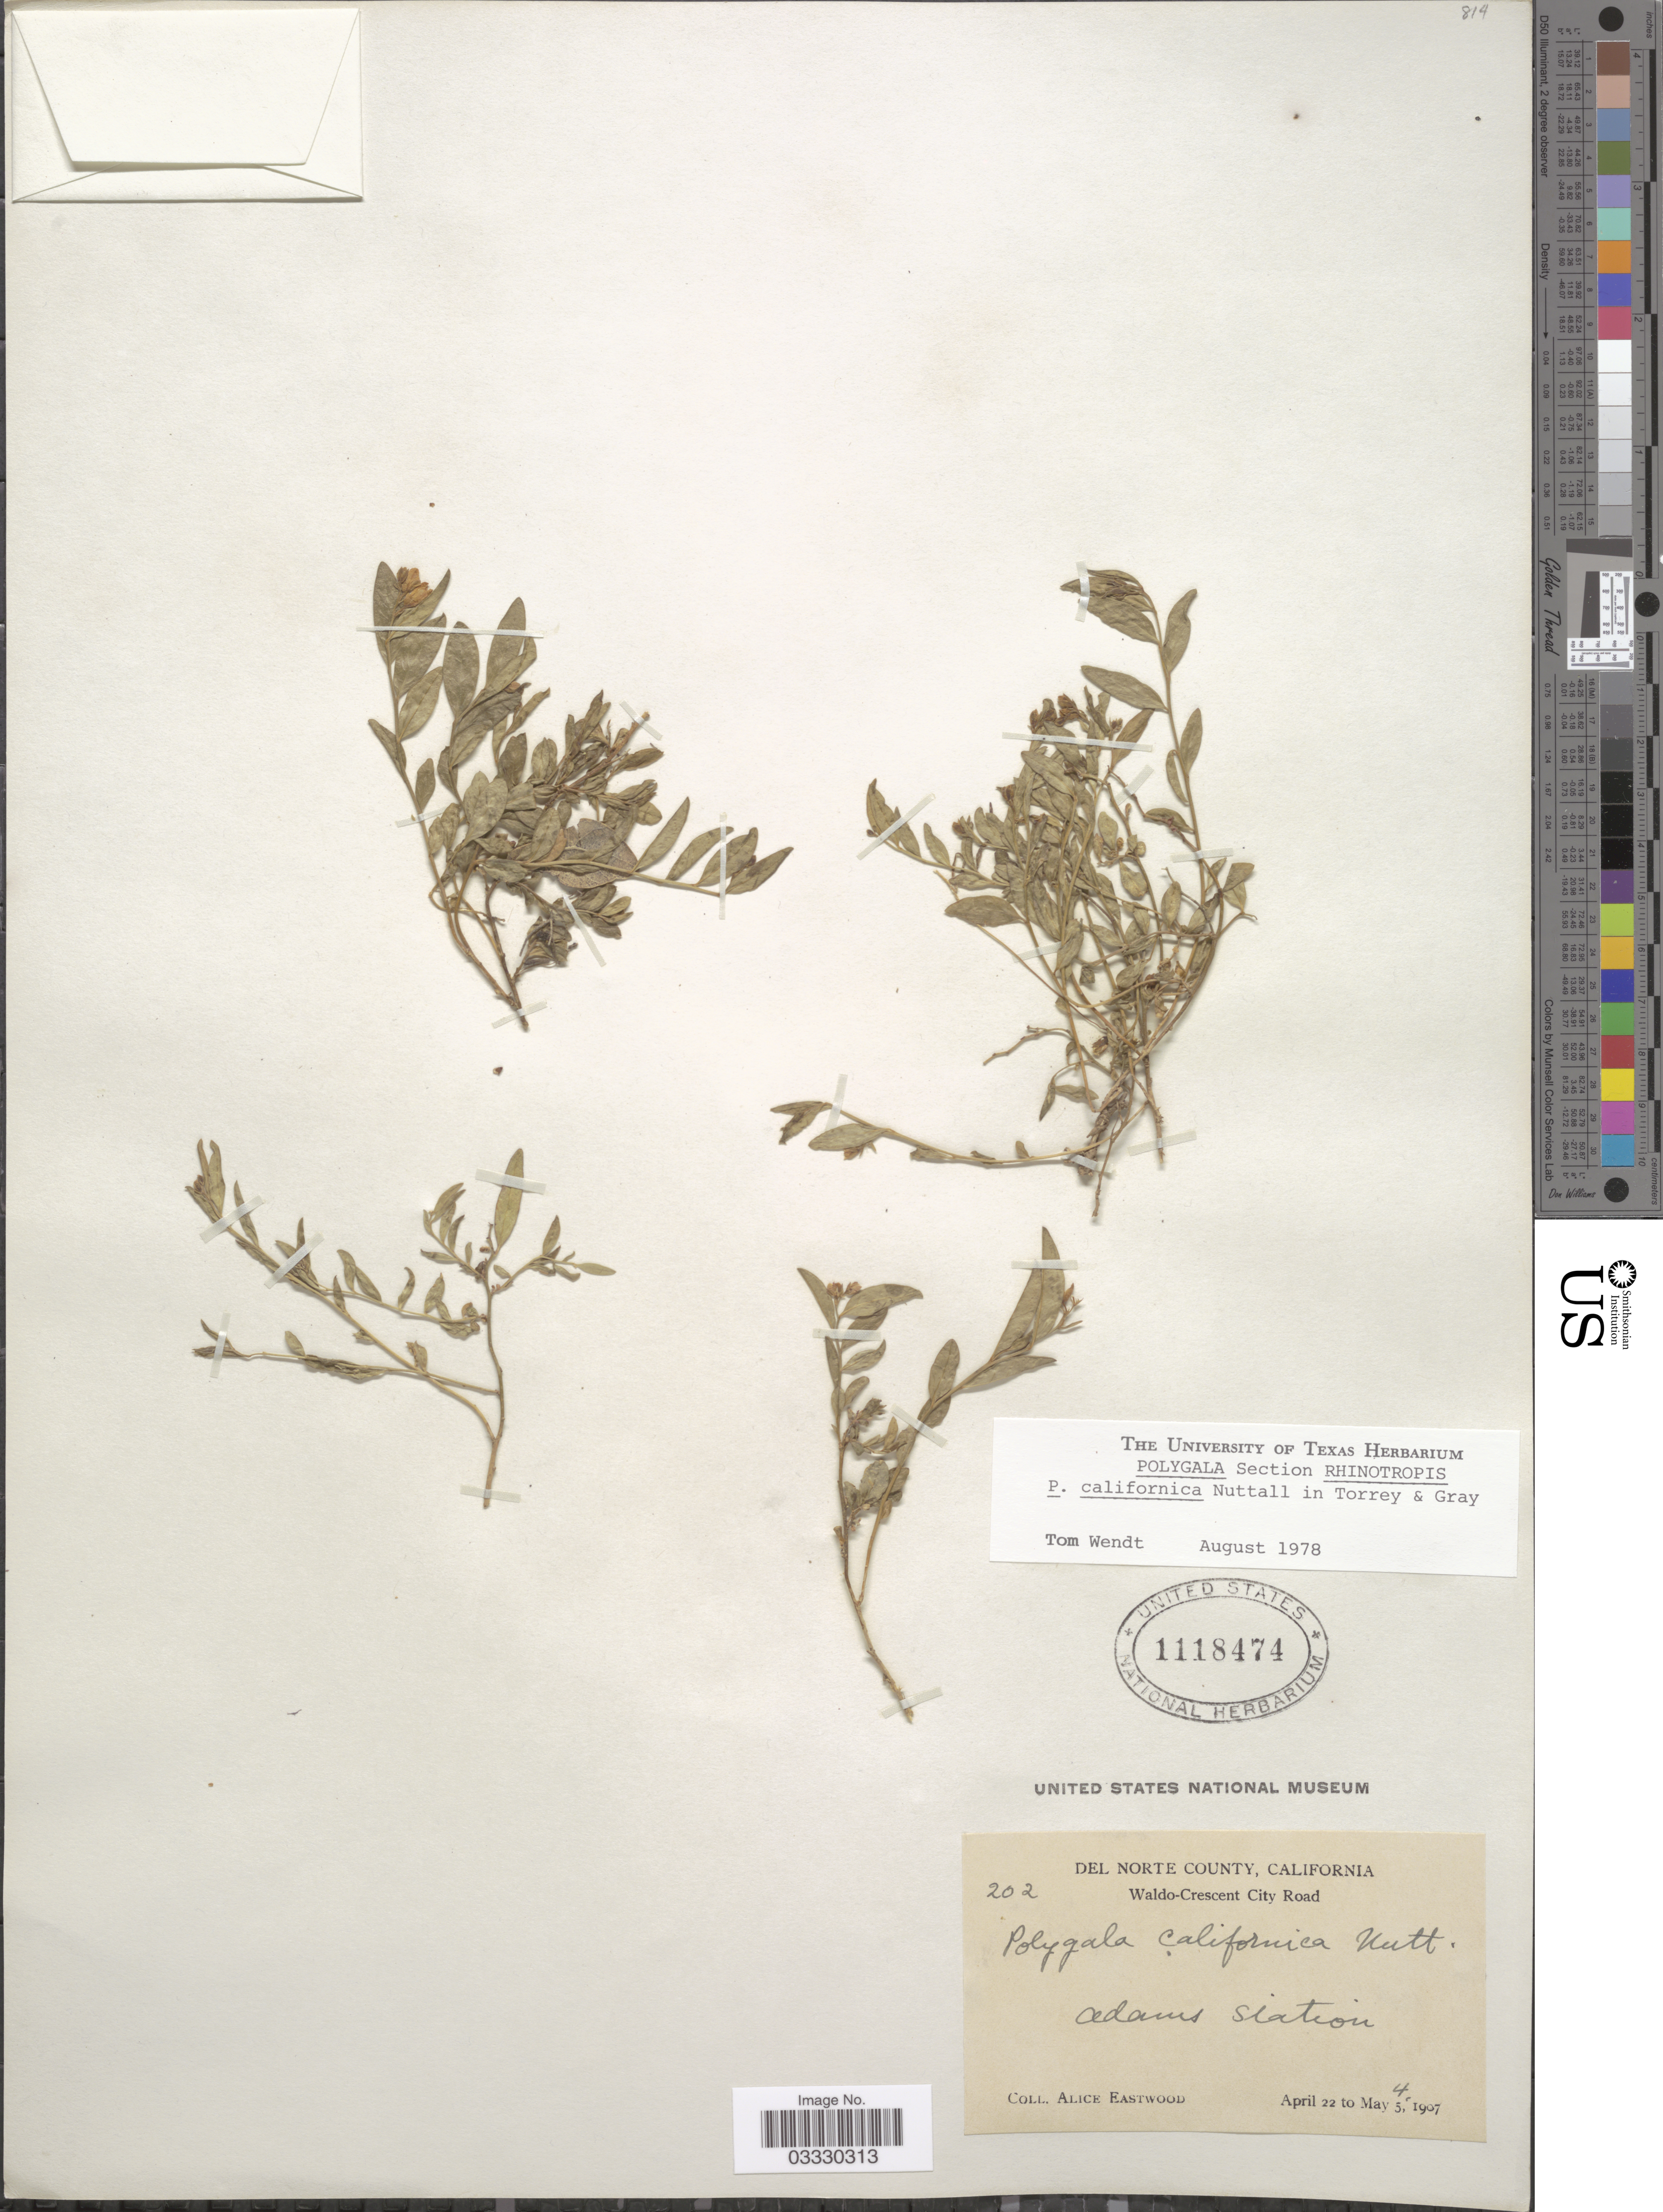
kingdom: Plantae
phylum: Tracheophyta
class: Magnoliopsida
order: Fabales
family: Polygalaceae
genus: Rhinotropis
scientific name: Rhinotropis californica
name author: (Nutt.) J.R. Abbott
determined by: Strong, Mark T., (BOT), Smithsonian Institution - National Museum of Natural History (UNITED STATES)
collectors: A. Eastwood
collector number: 202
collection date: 1907-05-04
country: United States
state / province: California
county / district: Del Norte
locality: Del Norte County. Waldo-Crescent City Road. Adams Station.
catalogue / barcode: US 1118474